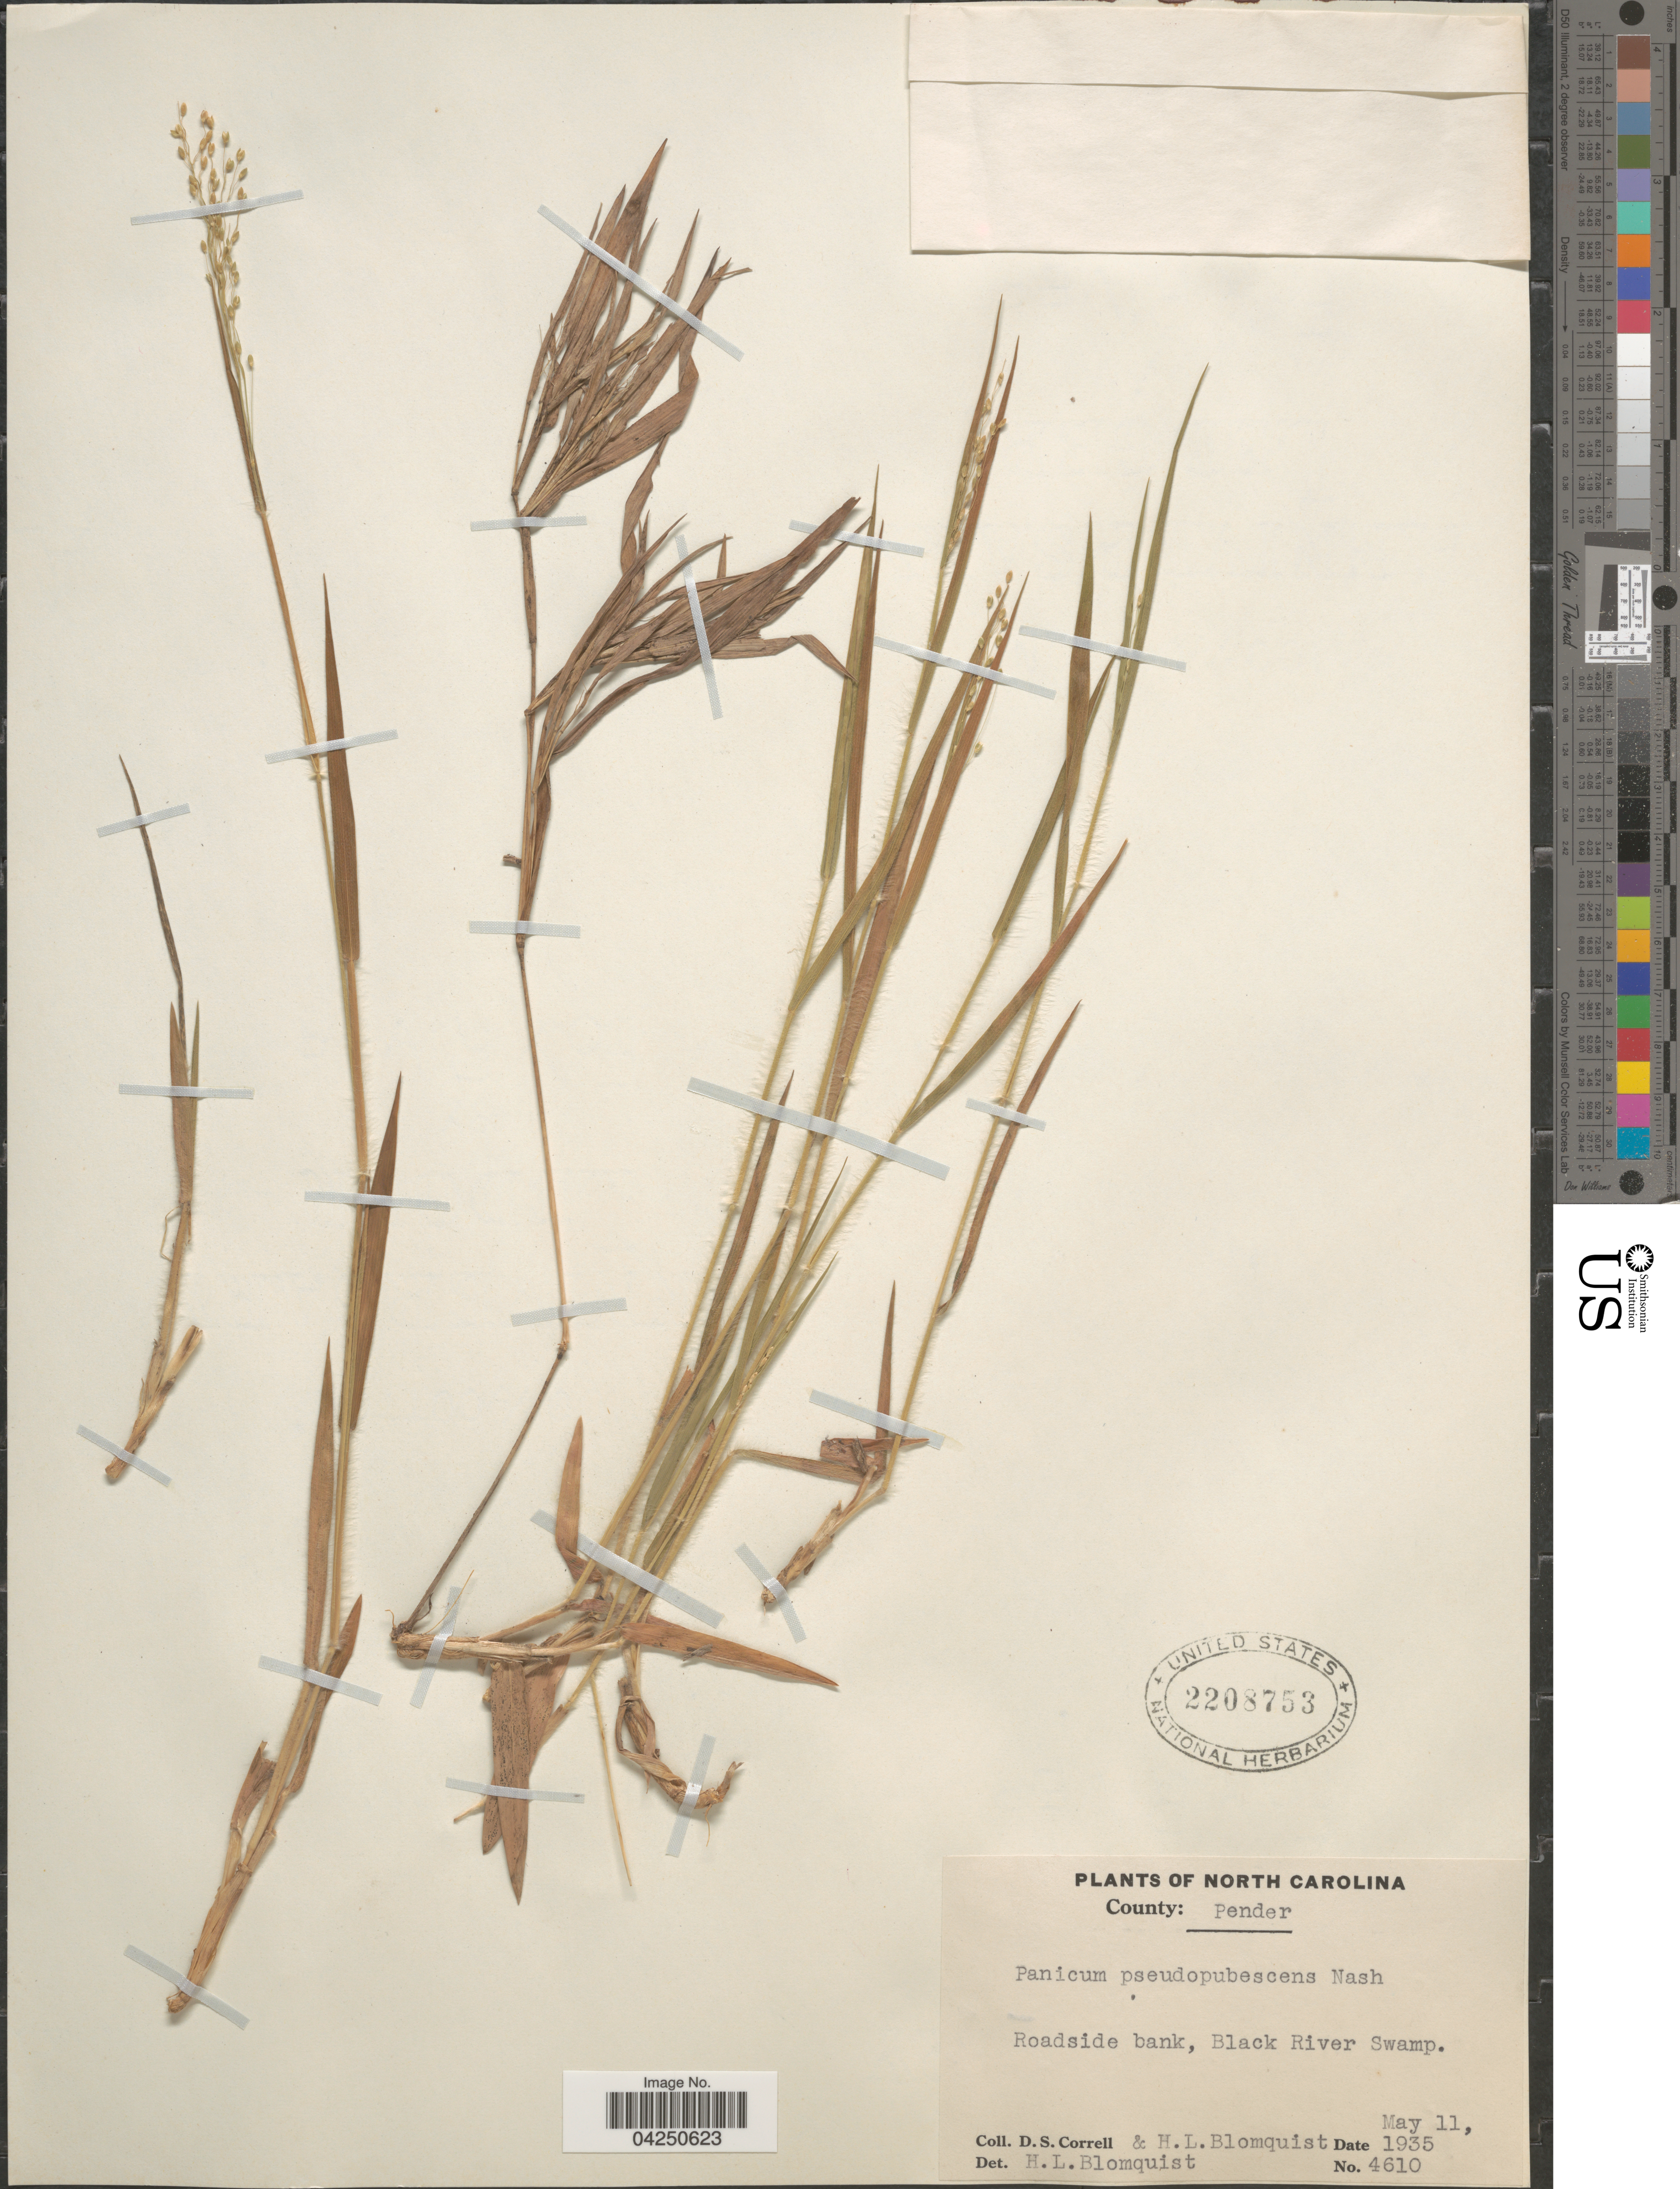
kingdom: Plantae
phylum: Tracheophyta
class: Liliopsida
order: Poales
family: Poaceae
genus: Dichanthelium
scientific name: Dichanthelium acuminatum var. acuminatum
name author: (Sw.) Gould & C.A. Clark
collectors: D. S. Correll & H. Blomquist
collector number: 4610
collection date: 1935-05-11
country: United States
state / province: North Carolina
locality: County: Pender. Roadside bank, Black River Swamp.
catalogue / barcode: US 2208753